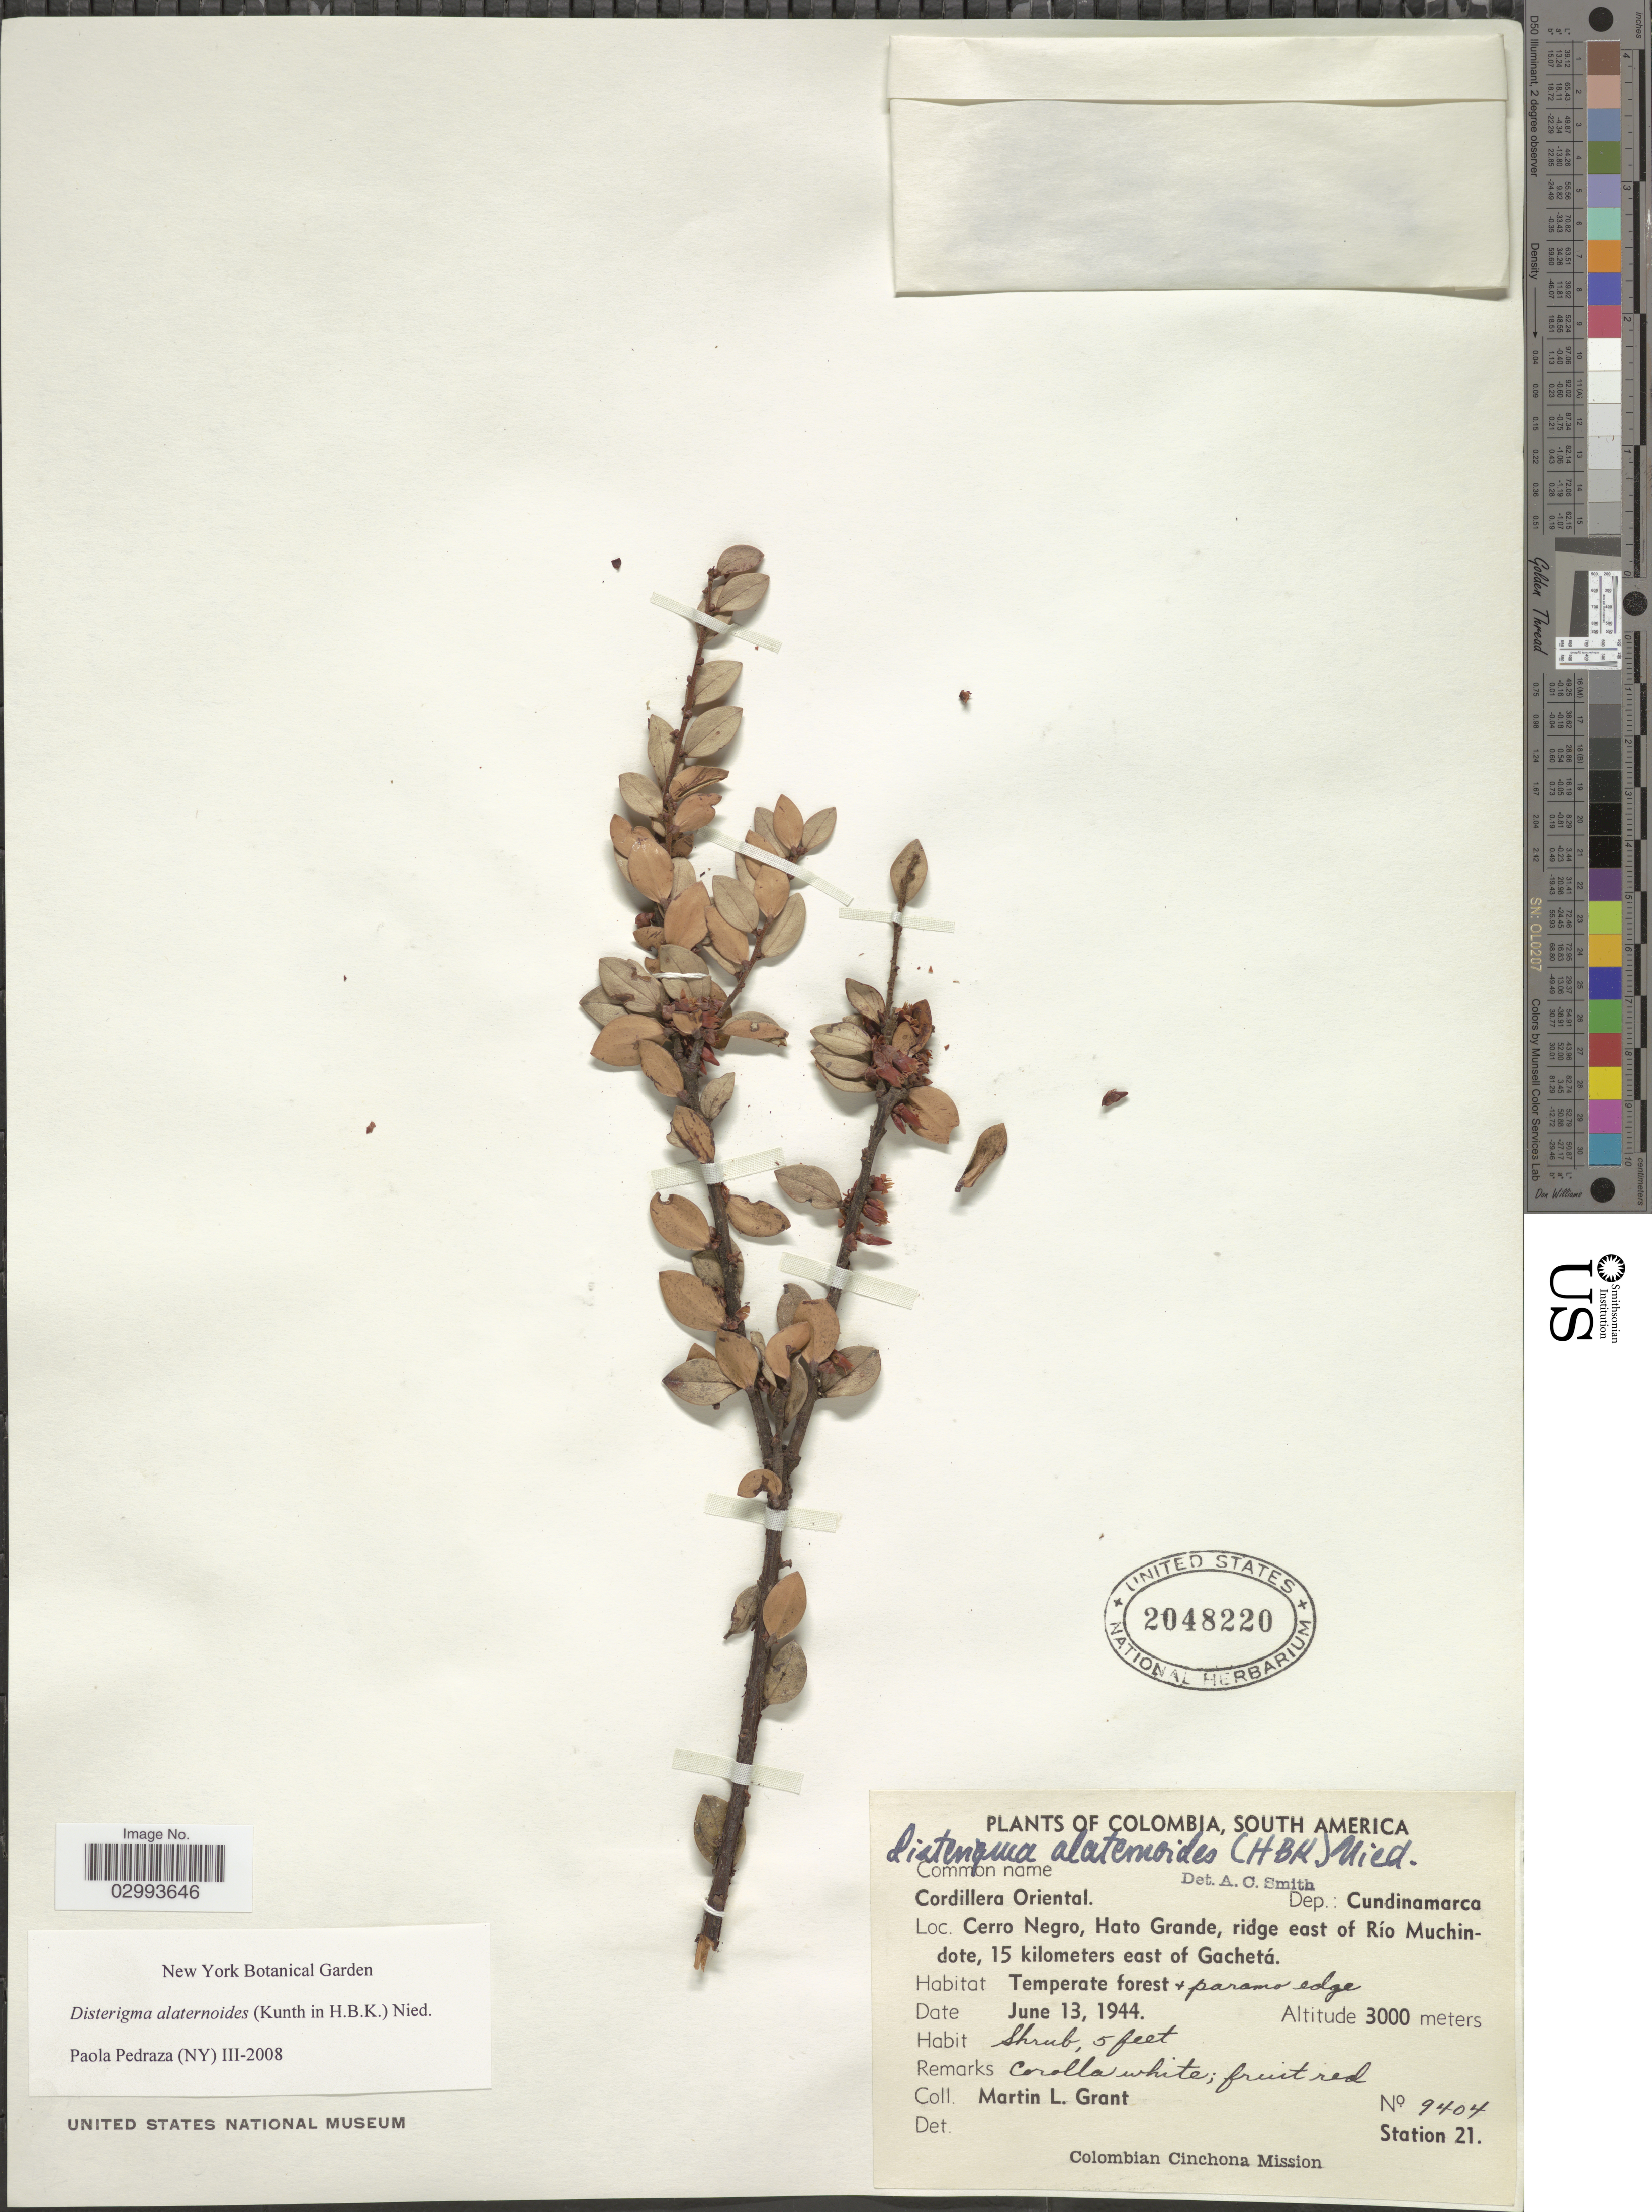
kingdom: Plantae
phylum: Tracheophyta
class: Magnoliopsida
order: Ericales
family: Ericaceae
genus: Disterigma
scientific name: Disterigma alaternoides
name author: (Kunth) Nied.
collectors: M. L. Grant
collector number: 9404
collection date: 1944-06-13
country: Colombia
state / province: Cundinamarca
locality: Cordillera Oriental, Dep.: Cundinamarca, Cerro Negro, Hato Grande, ridge east of Río Muchindote, 15 kilometers east of Gachetá, Station 21.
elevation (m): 3000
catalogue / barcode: US 2048220